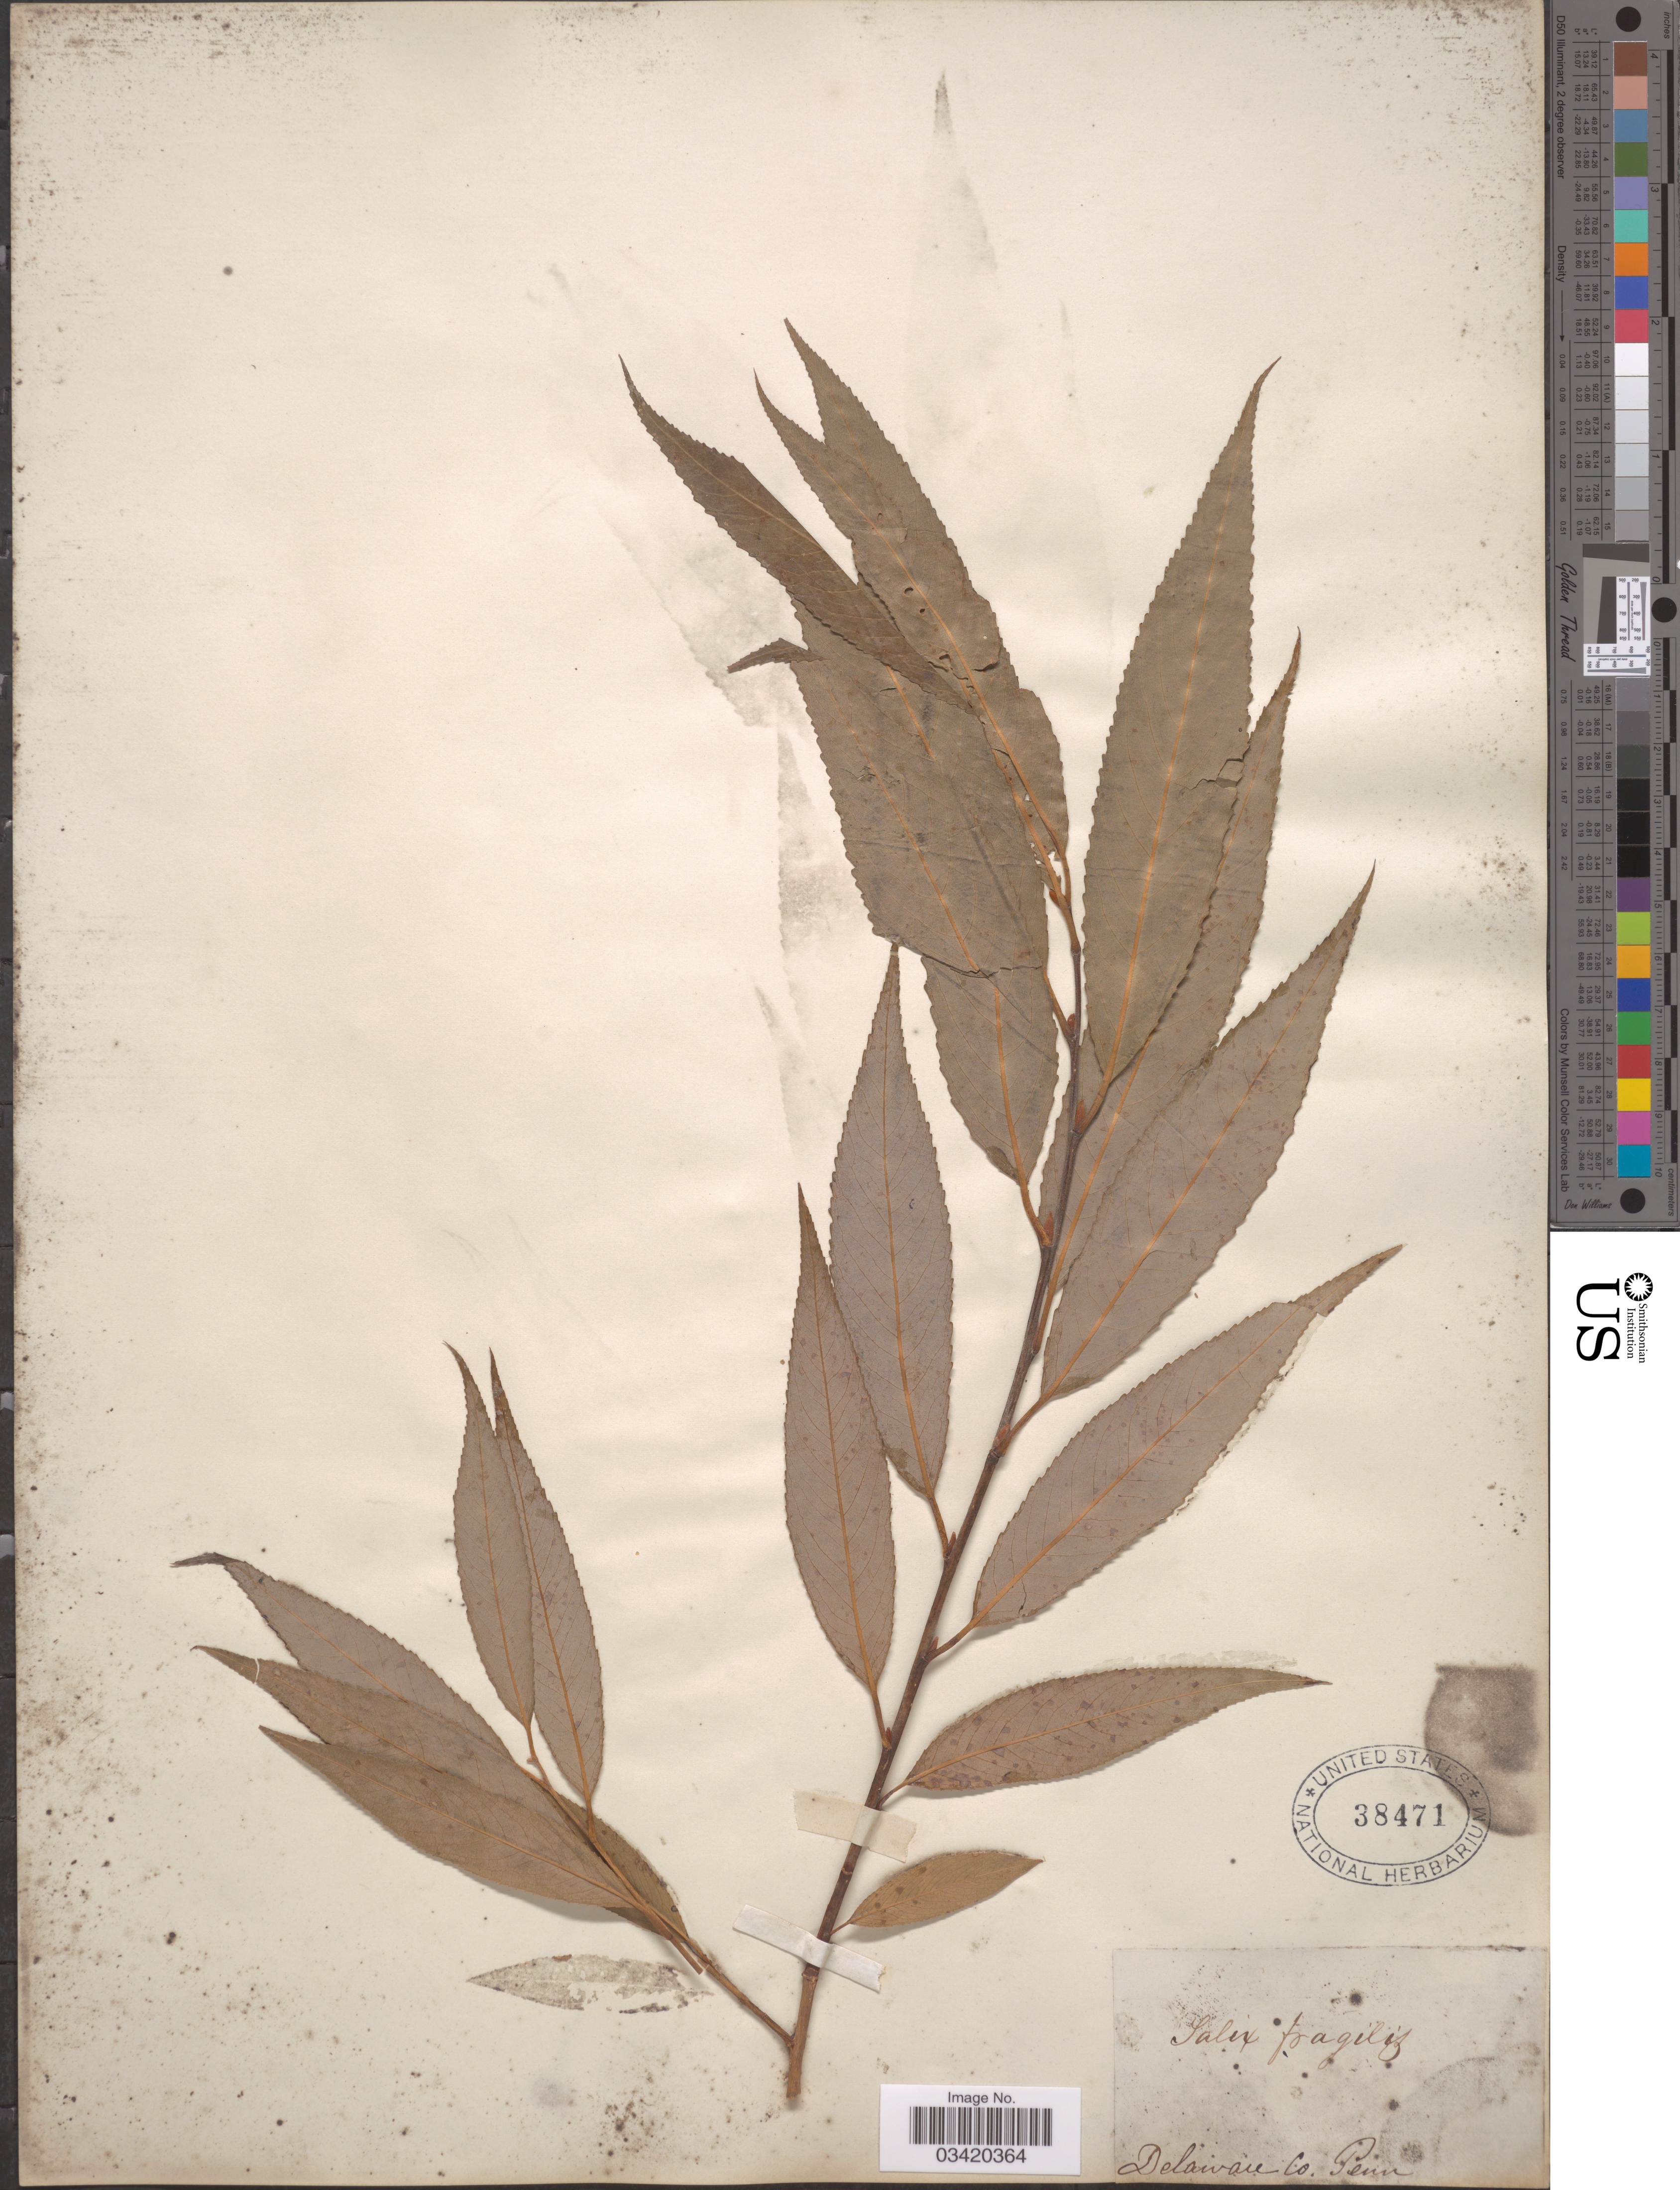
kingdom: Plantae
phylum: Tracheophyta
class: Magnoliopsida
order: Malpighiales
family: Salicaceae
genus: Salix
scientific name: Salix fragilis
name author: L.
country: United States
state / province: Pennsylvania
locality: Delaware Co.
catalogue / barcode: US 38471